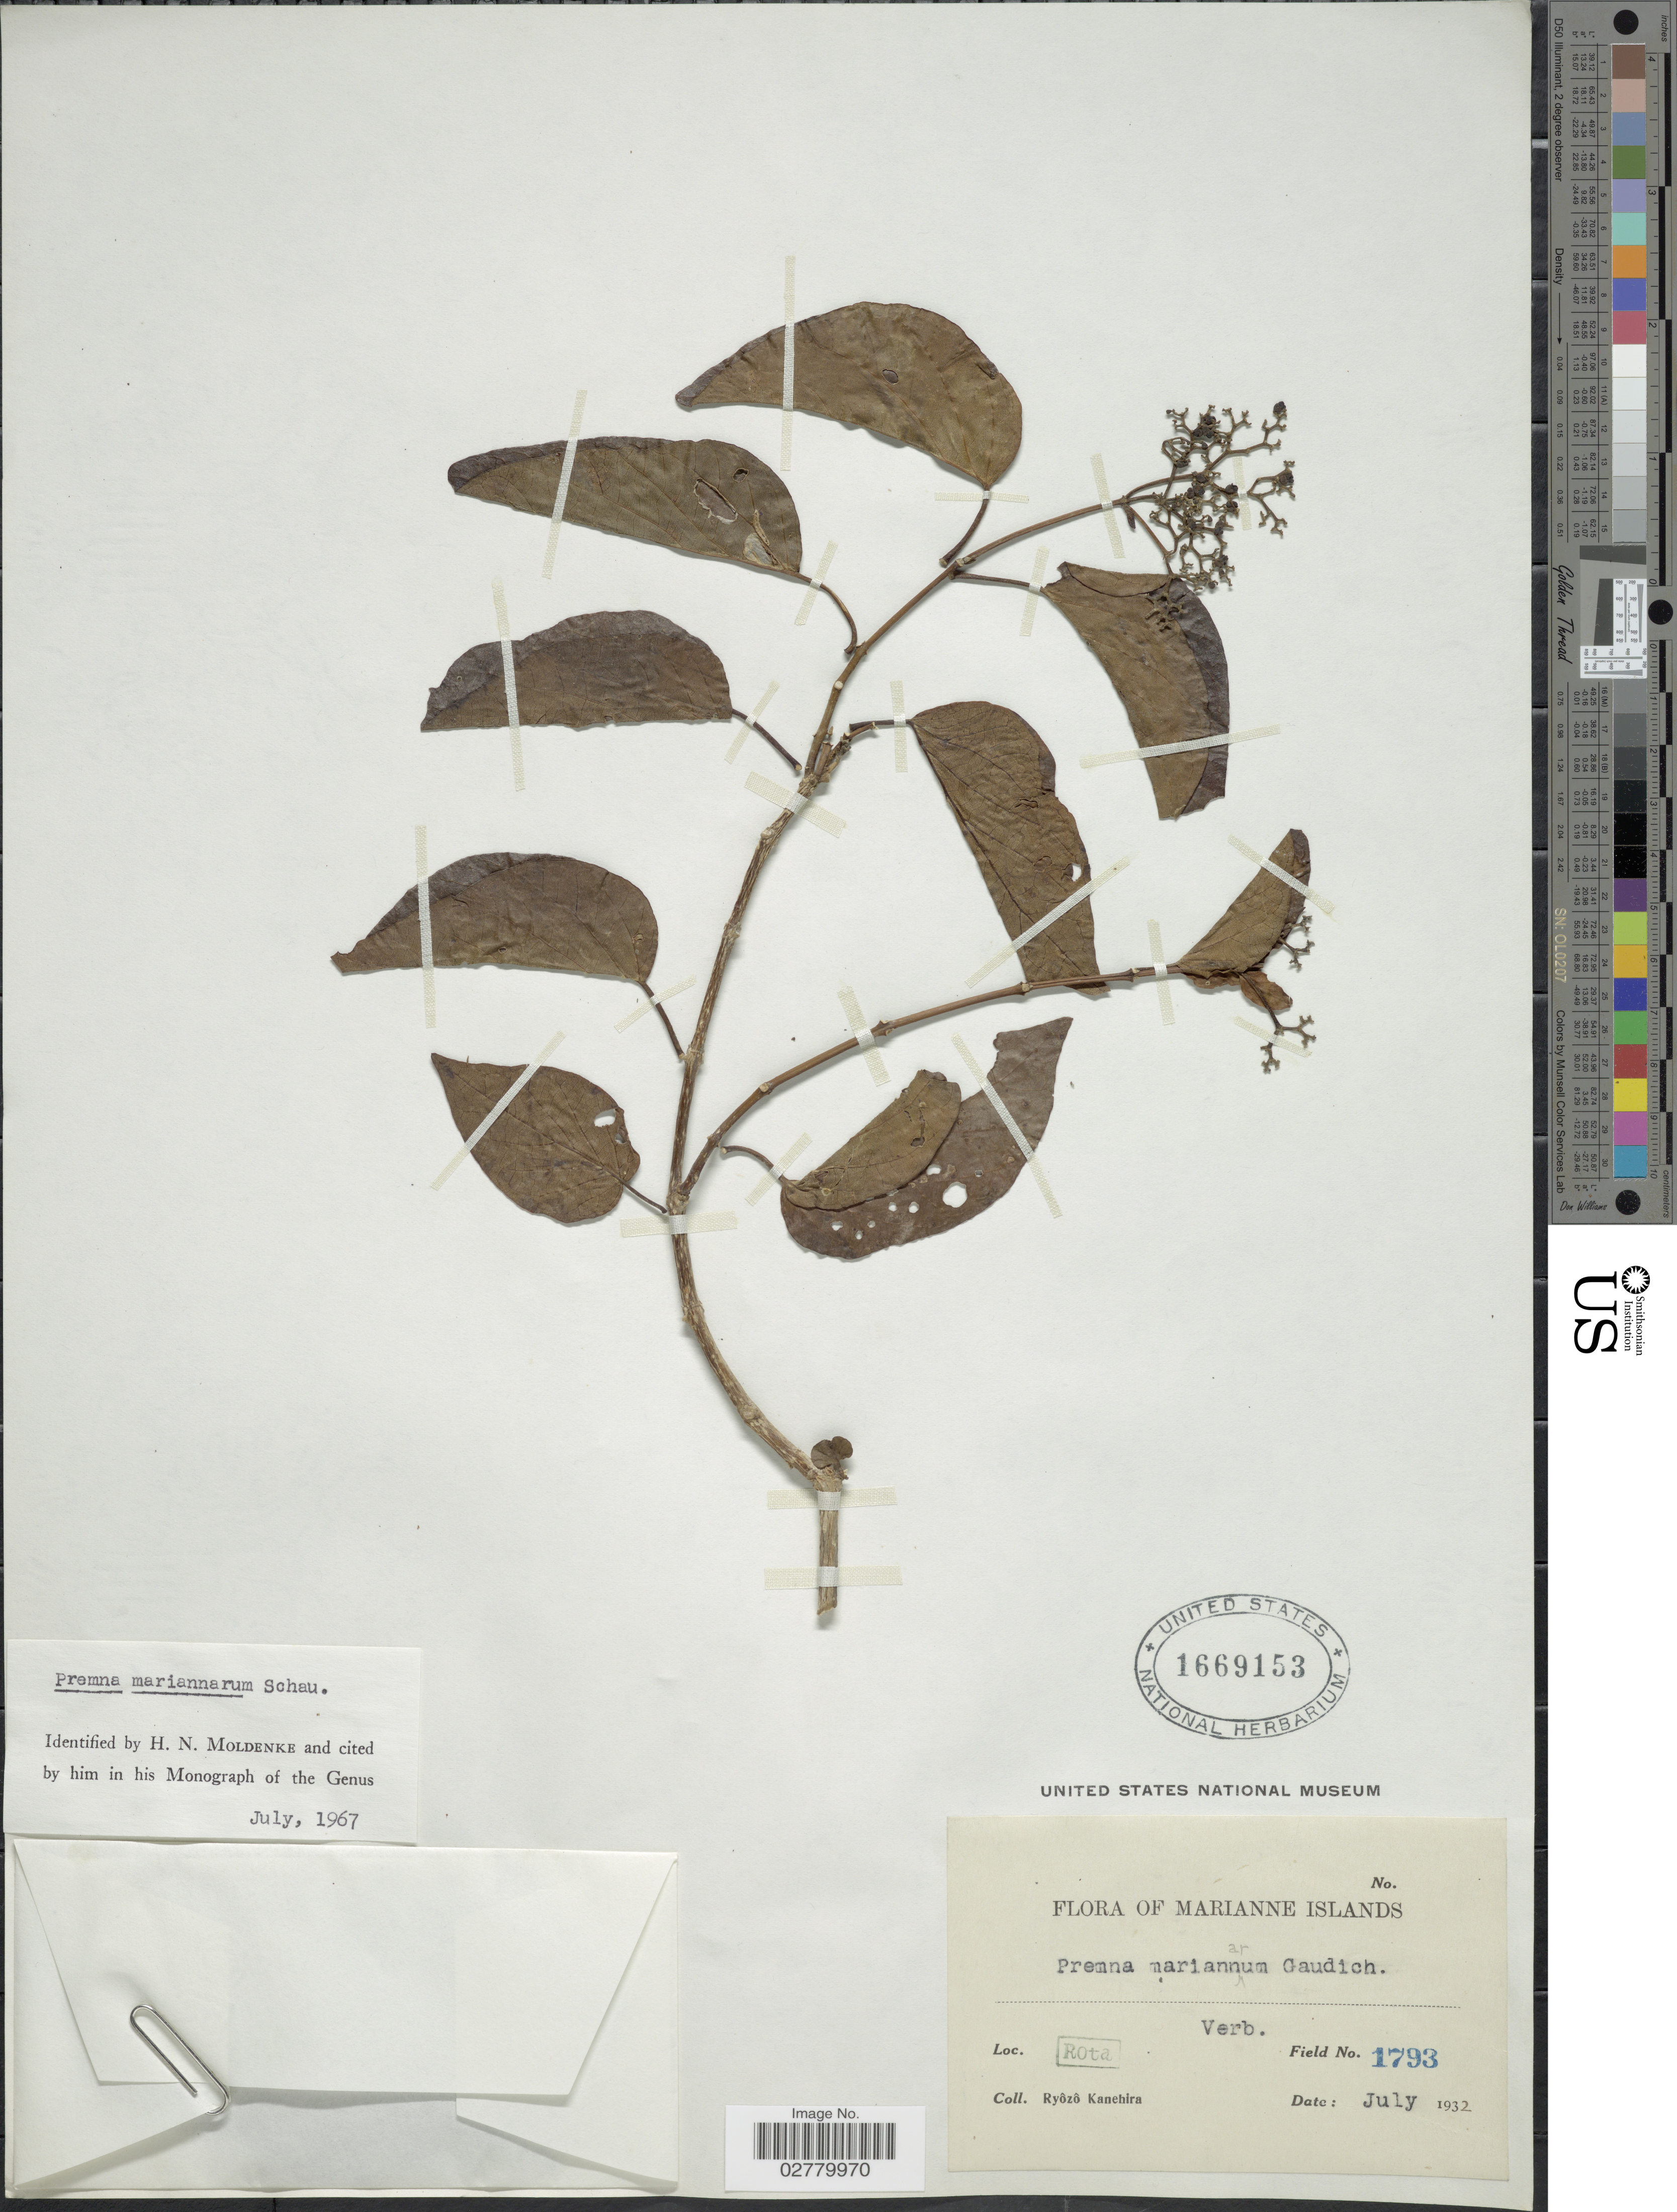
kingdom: Plantae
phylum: Tracheophyta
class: Magnoliopsida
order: Lamiales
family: Lamiaceae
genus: Premna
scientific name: Premna mariannarum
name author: Schauer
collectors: R. Kanehira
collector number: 1793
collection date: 1932-07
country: Northern Mariana Islands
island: Rota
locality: Rota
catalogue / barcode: US 1669153